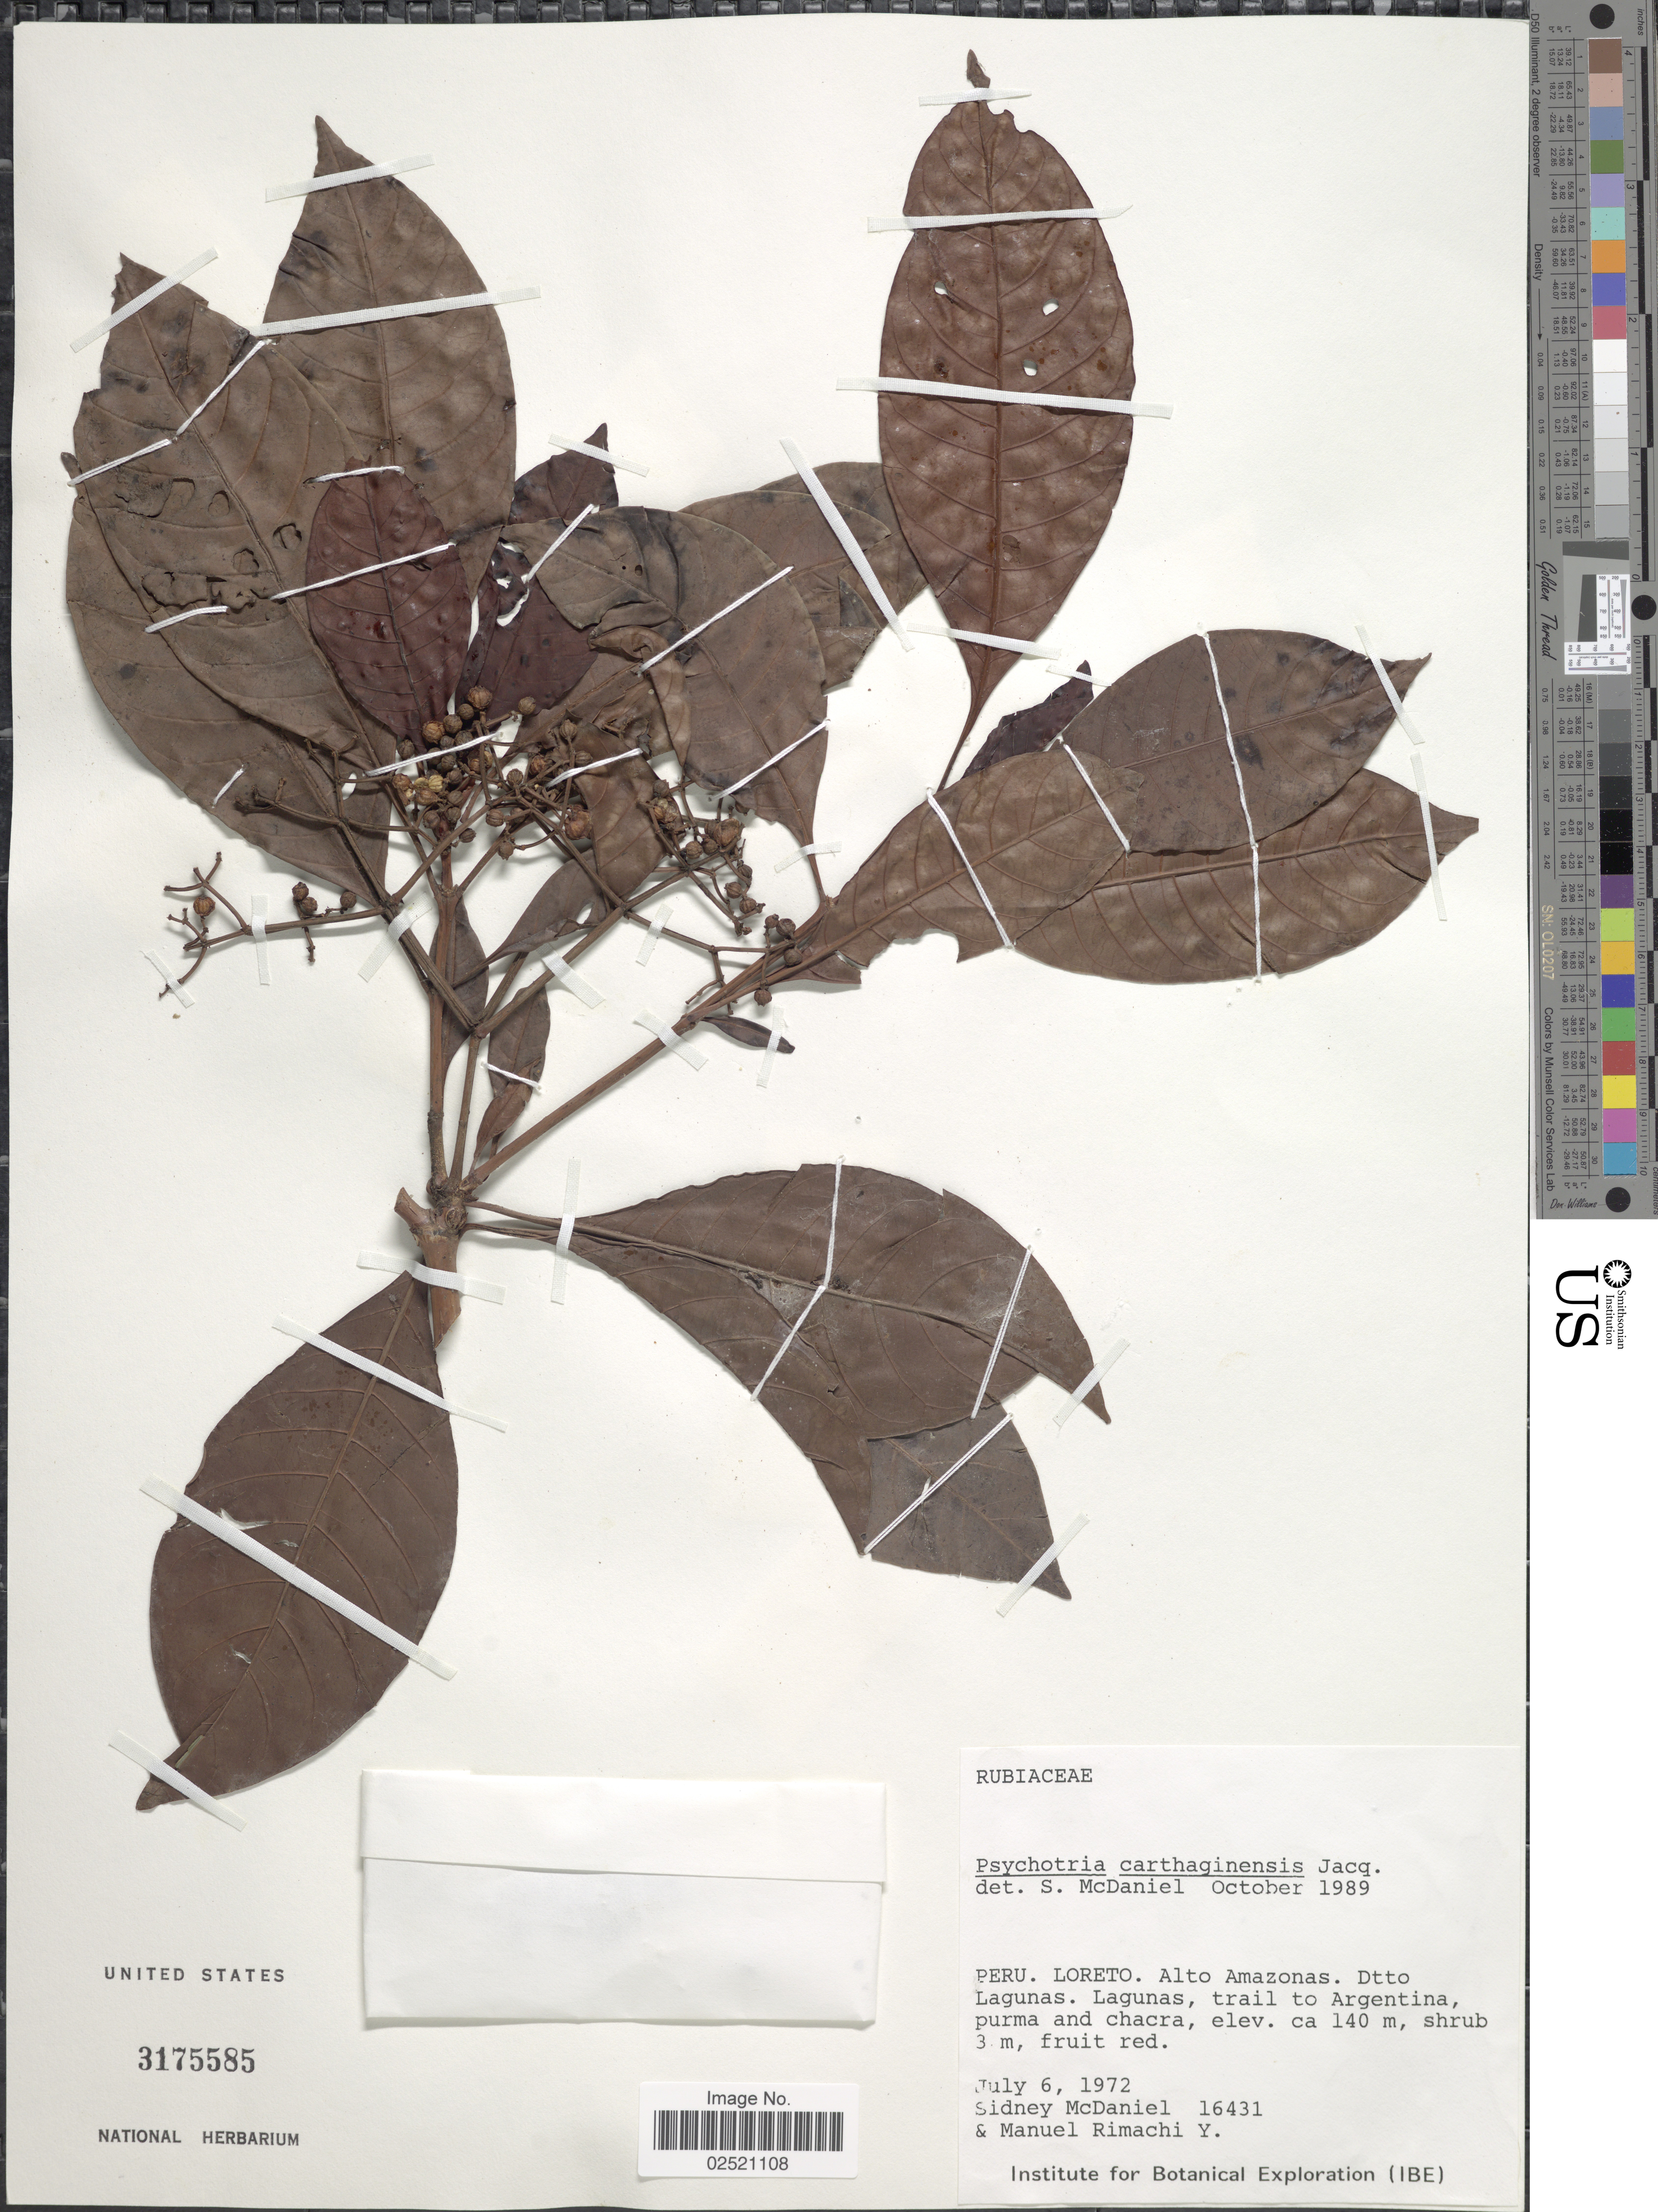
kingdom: Plantae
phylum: Tracheophyta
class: Magnoliopsida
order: Gentianales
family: Rubiaceae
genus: Psychotria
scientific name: Psychotria carthagenensis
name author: Jacq.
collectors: S. McDaniel & M. Rimachi Y.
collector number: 16431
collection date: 1972-07-06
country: Peru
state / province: Loreto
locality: Alto Amazonas, Dtto. Lagunas, trail to Argentina, purma and chacra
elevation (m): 140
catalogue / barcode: US 3175585